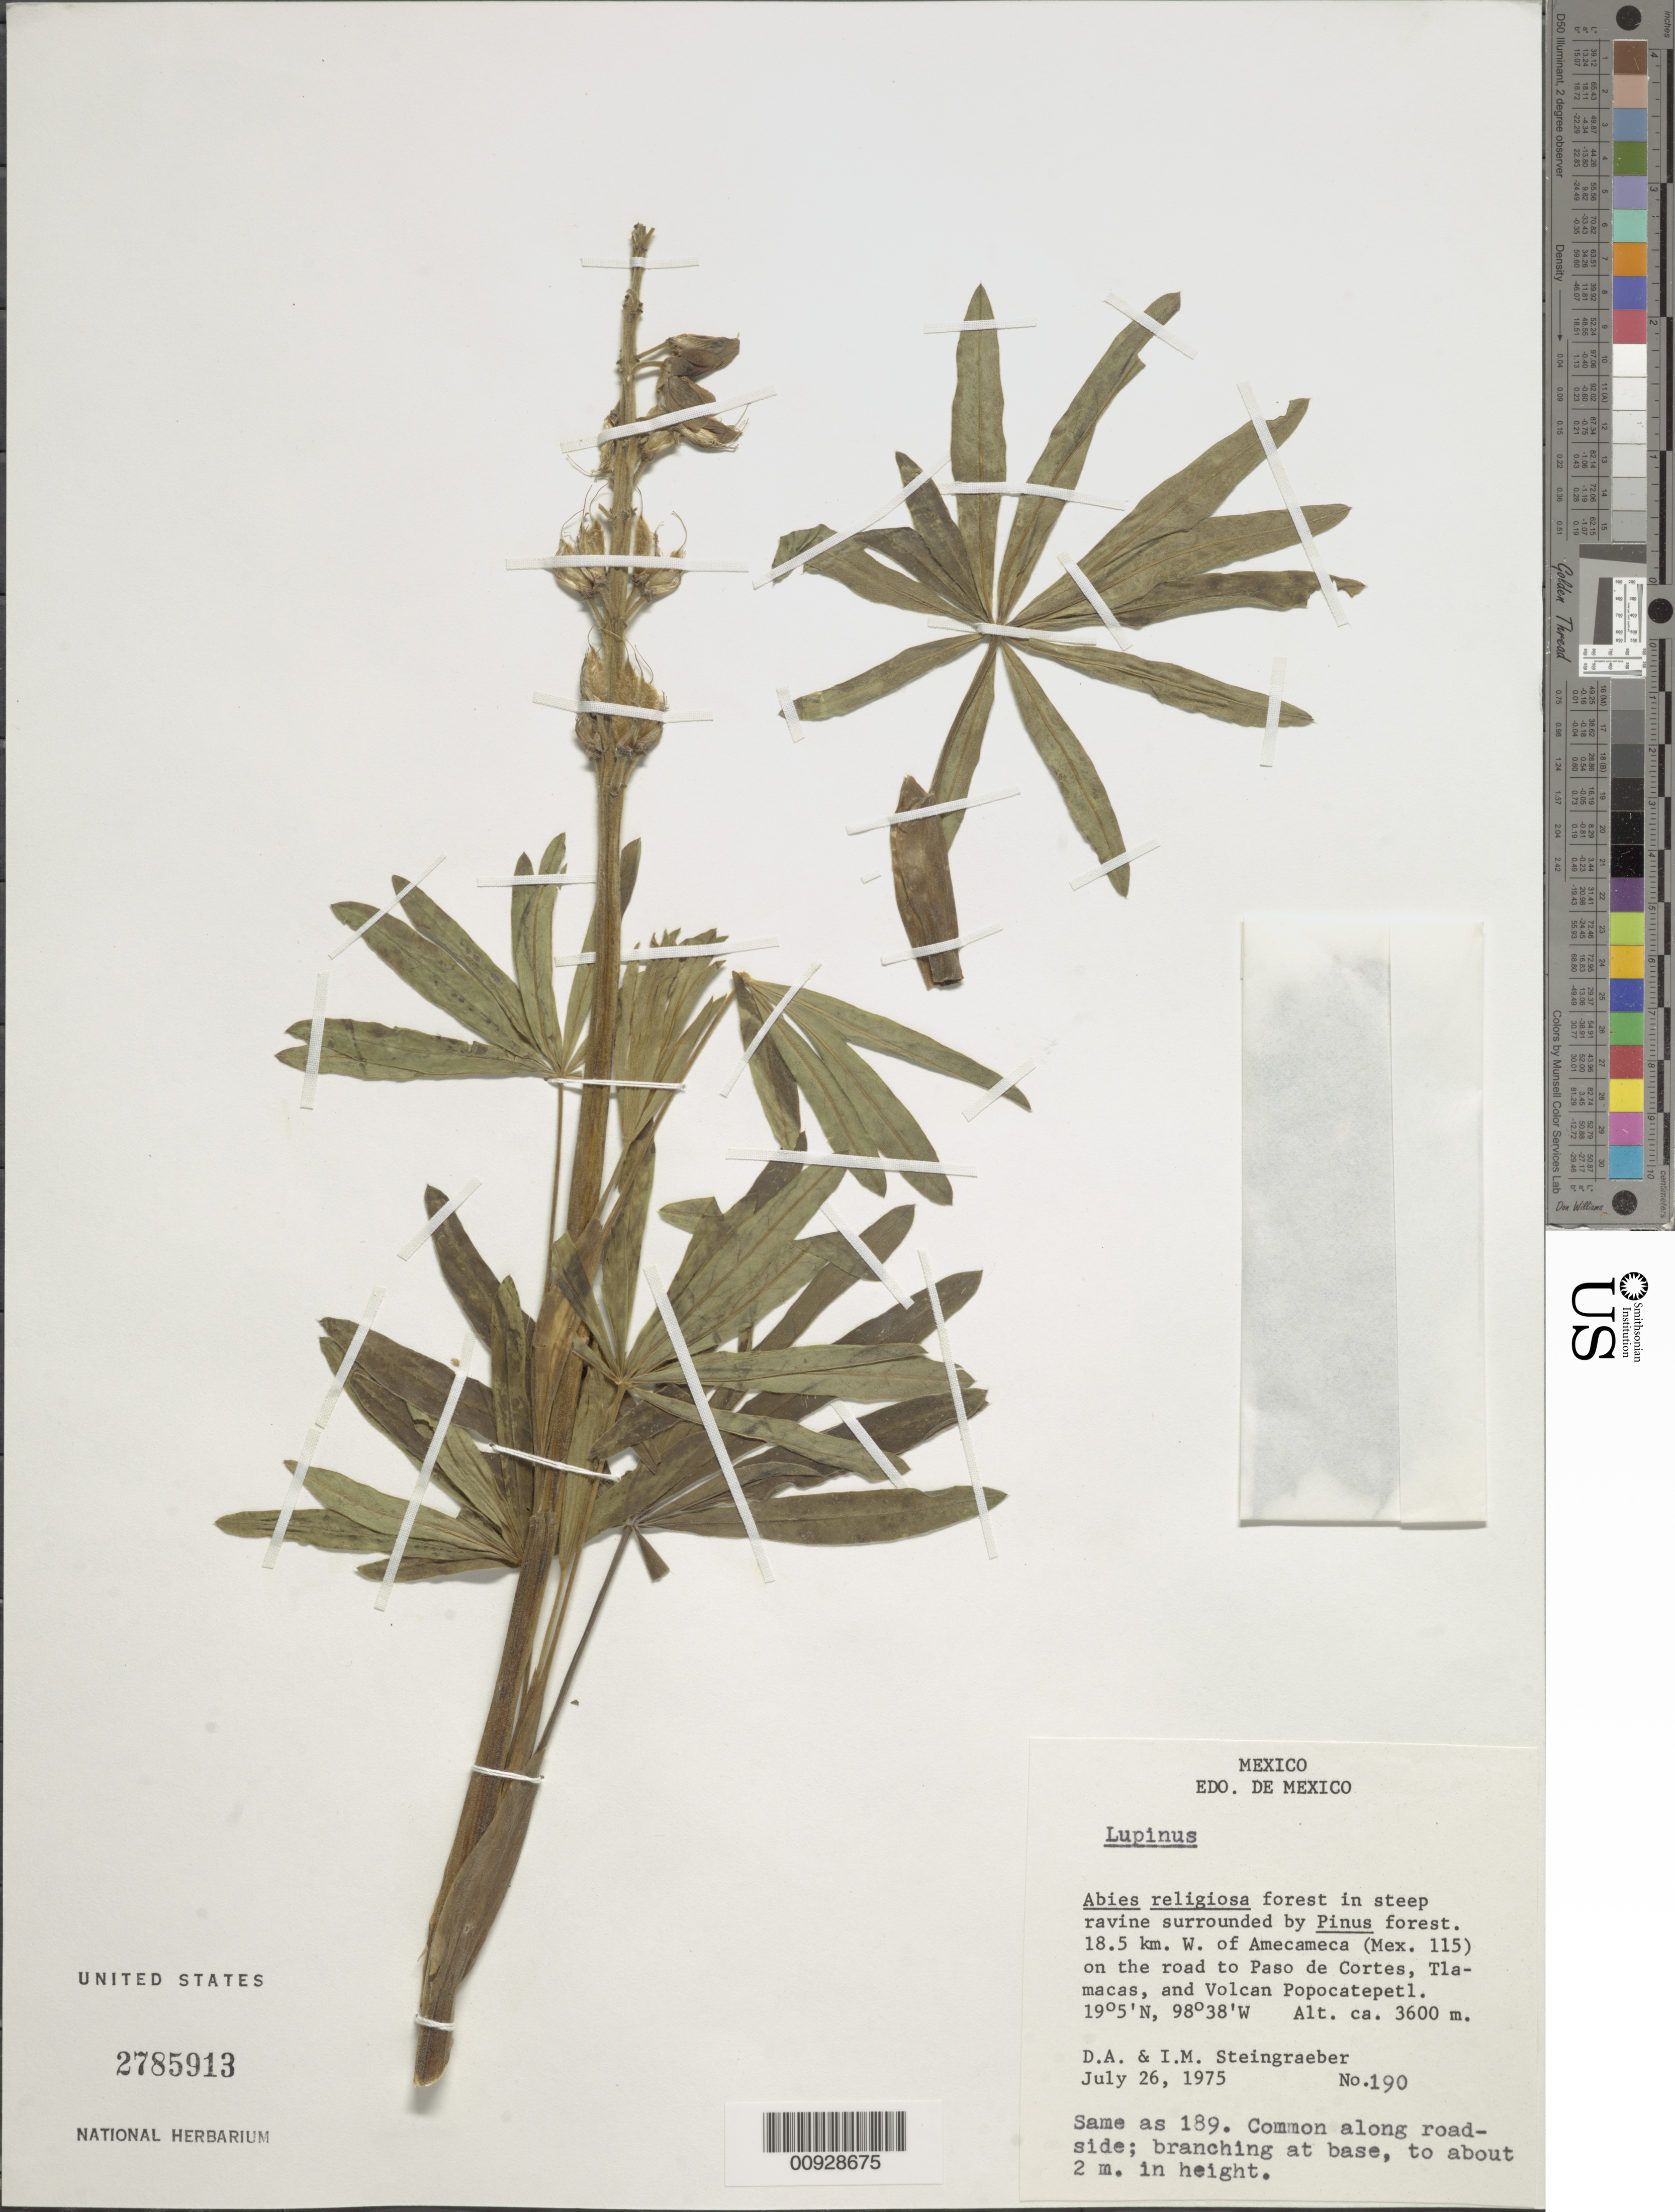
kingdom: Plantae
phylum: Tracheophyta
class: Magnoliopsida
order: Fabales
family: Fabaceae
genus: Lupinus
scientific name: Lupinus sp.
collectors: Steingraeber, D. A. & Steingraeber, I. M.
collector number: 190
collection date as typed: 26 Jul 1975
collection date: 1975-07-26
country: Mexico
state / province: México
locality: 18.5 km. W of Amecameca (Mex. 115) on the road to Paso de Cortes, Tlamacas, and Volcán Popocatepetl.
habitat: Abies religiosa forest in steep ravine surrounded by Pinus forest. Common along road-side.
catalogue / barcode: US 2785913